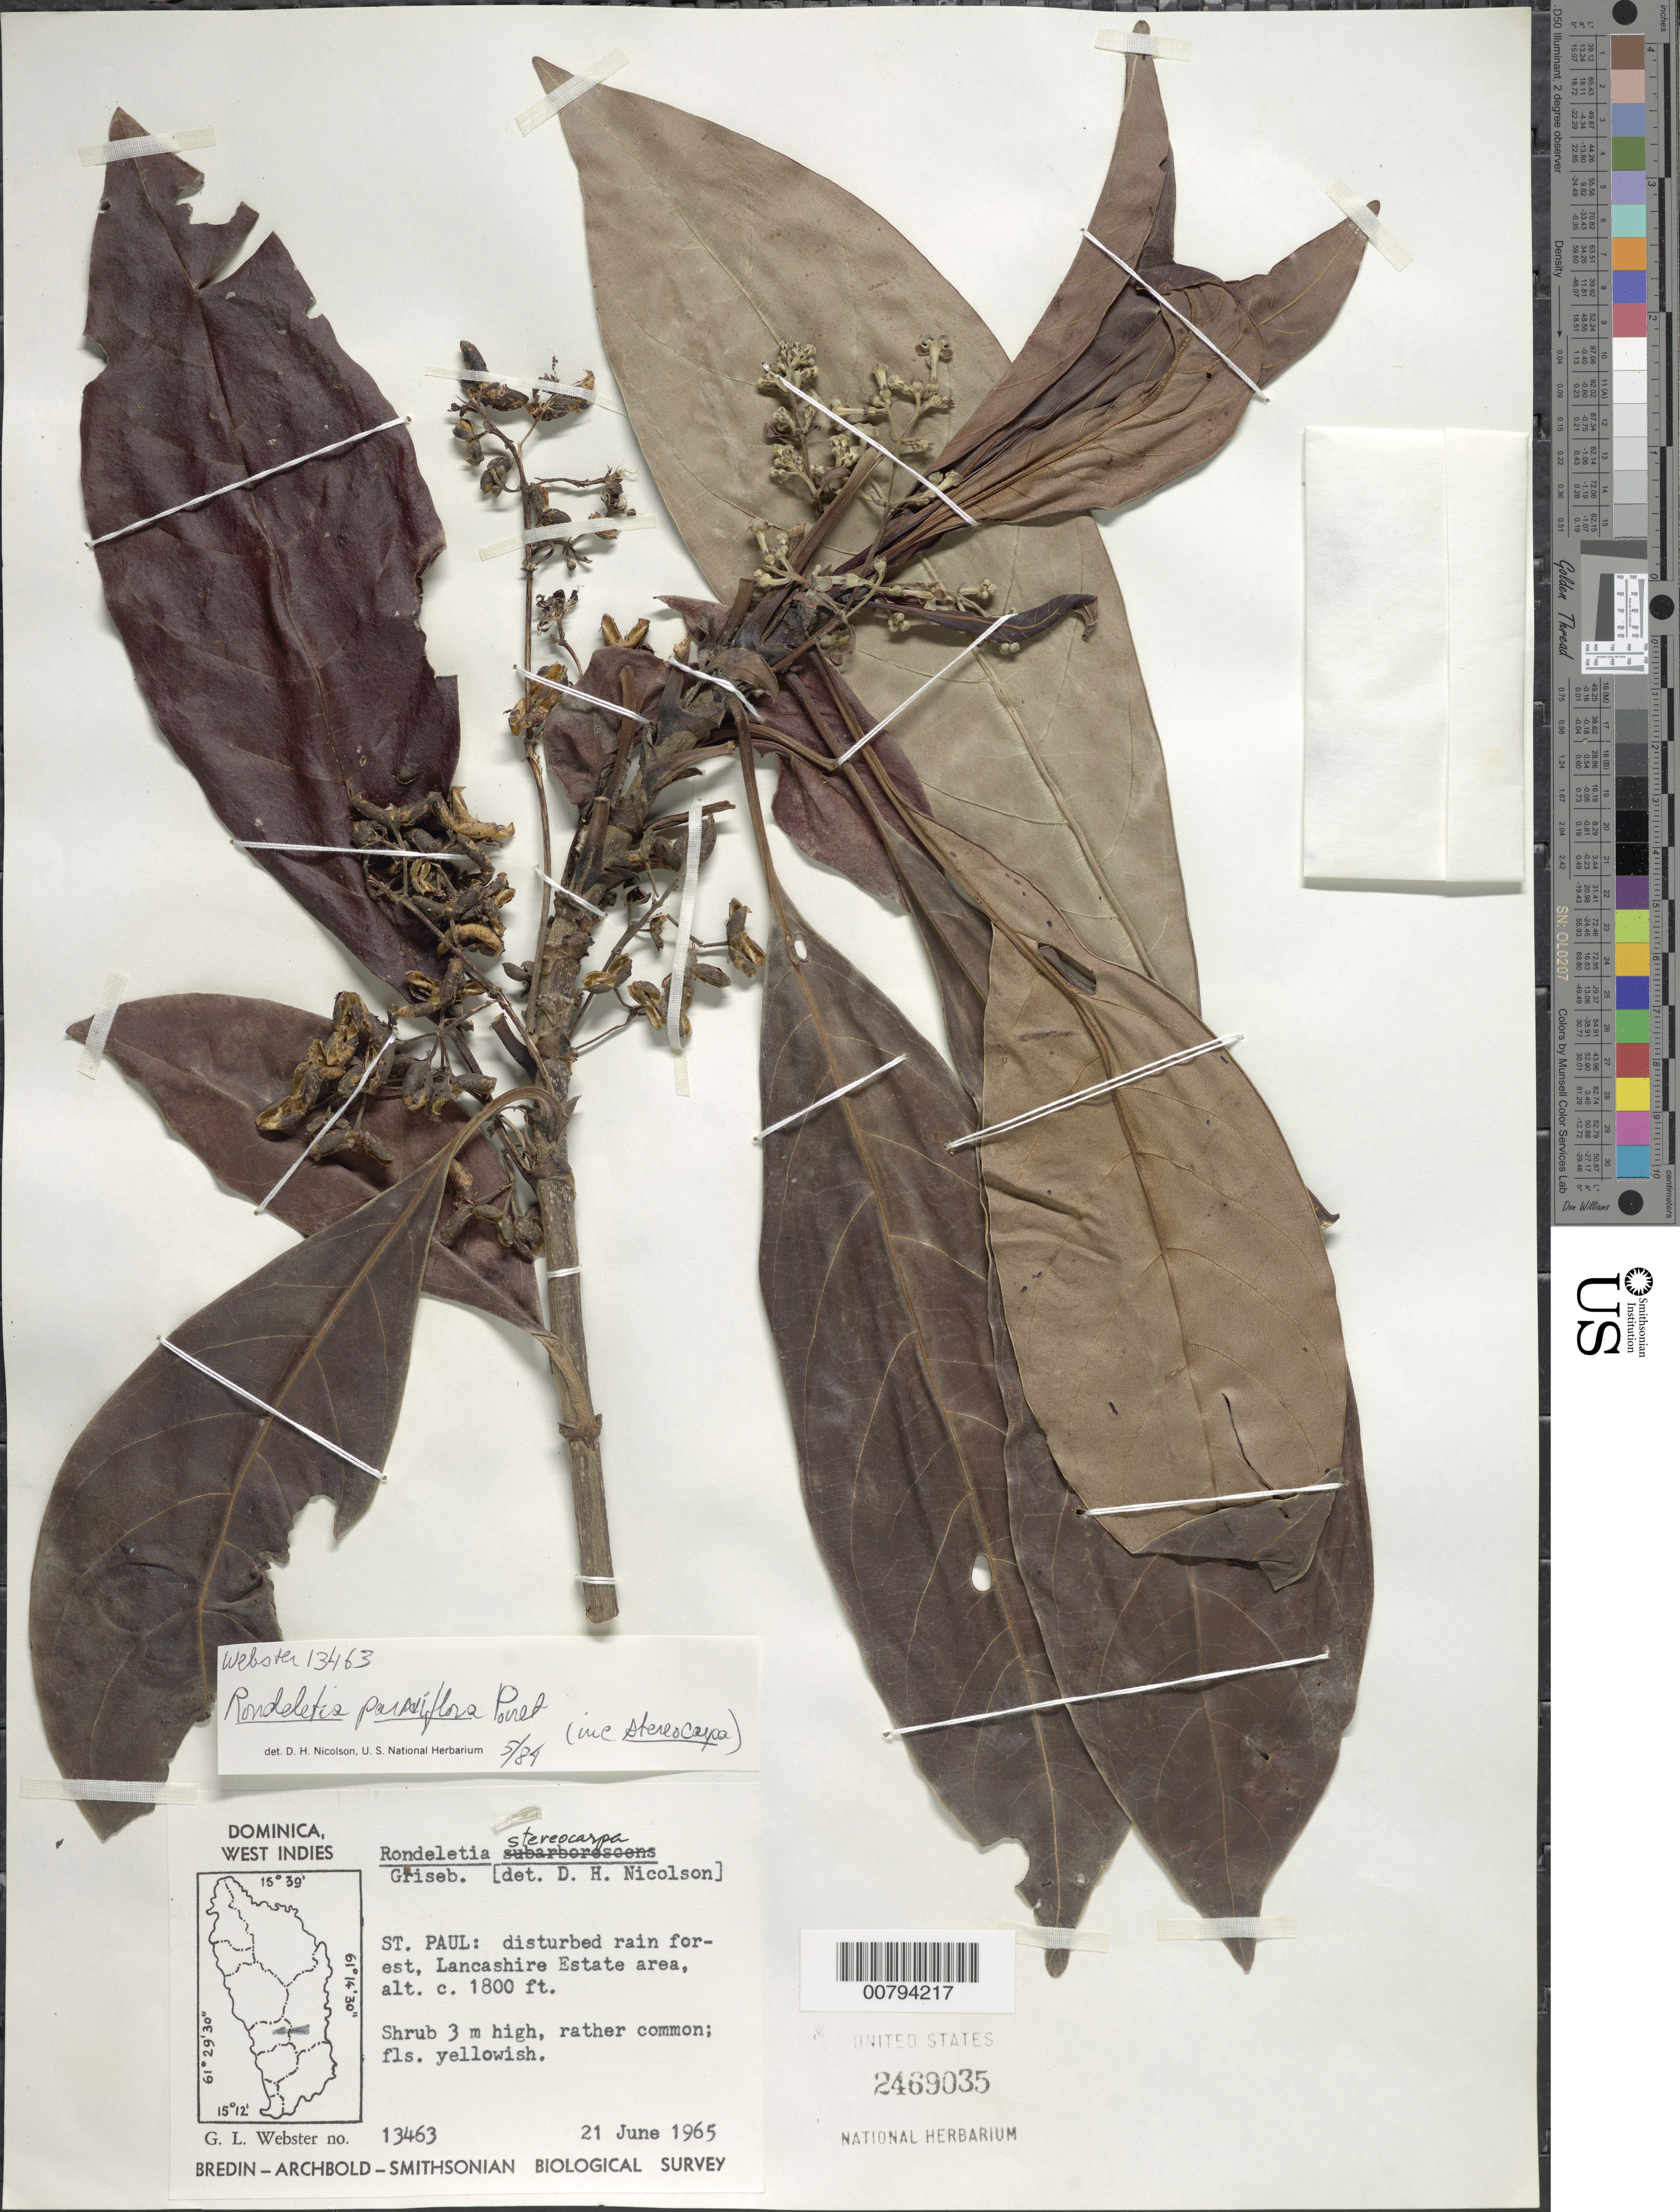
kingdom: Plantae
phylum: Tracheophyta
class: Magnoliopsida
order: Gentianales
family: Rubiaceae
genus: Rondeletia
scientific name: Rondeletia parviflora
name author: Poir.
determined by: Nicolson, Dan H.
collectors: G. L. Webster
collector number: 13463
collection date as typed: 21 Jun 1965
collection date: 1965-06-21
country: Dominica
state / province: St. Paul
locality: Lancashire Estate area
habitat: Disturbed rainfroest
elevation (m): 549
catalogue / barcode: US 2469035